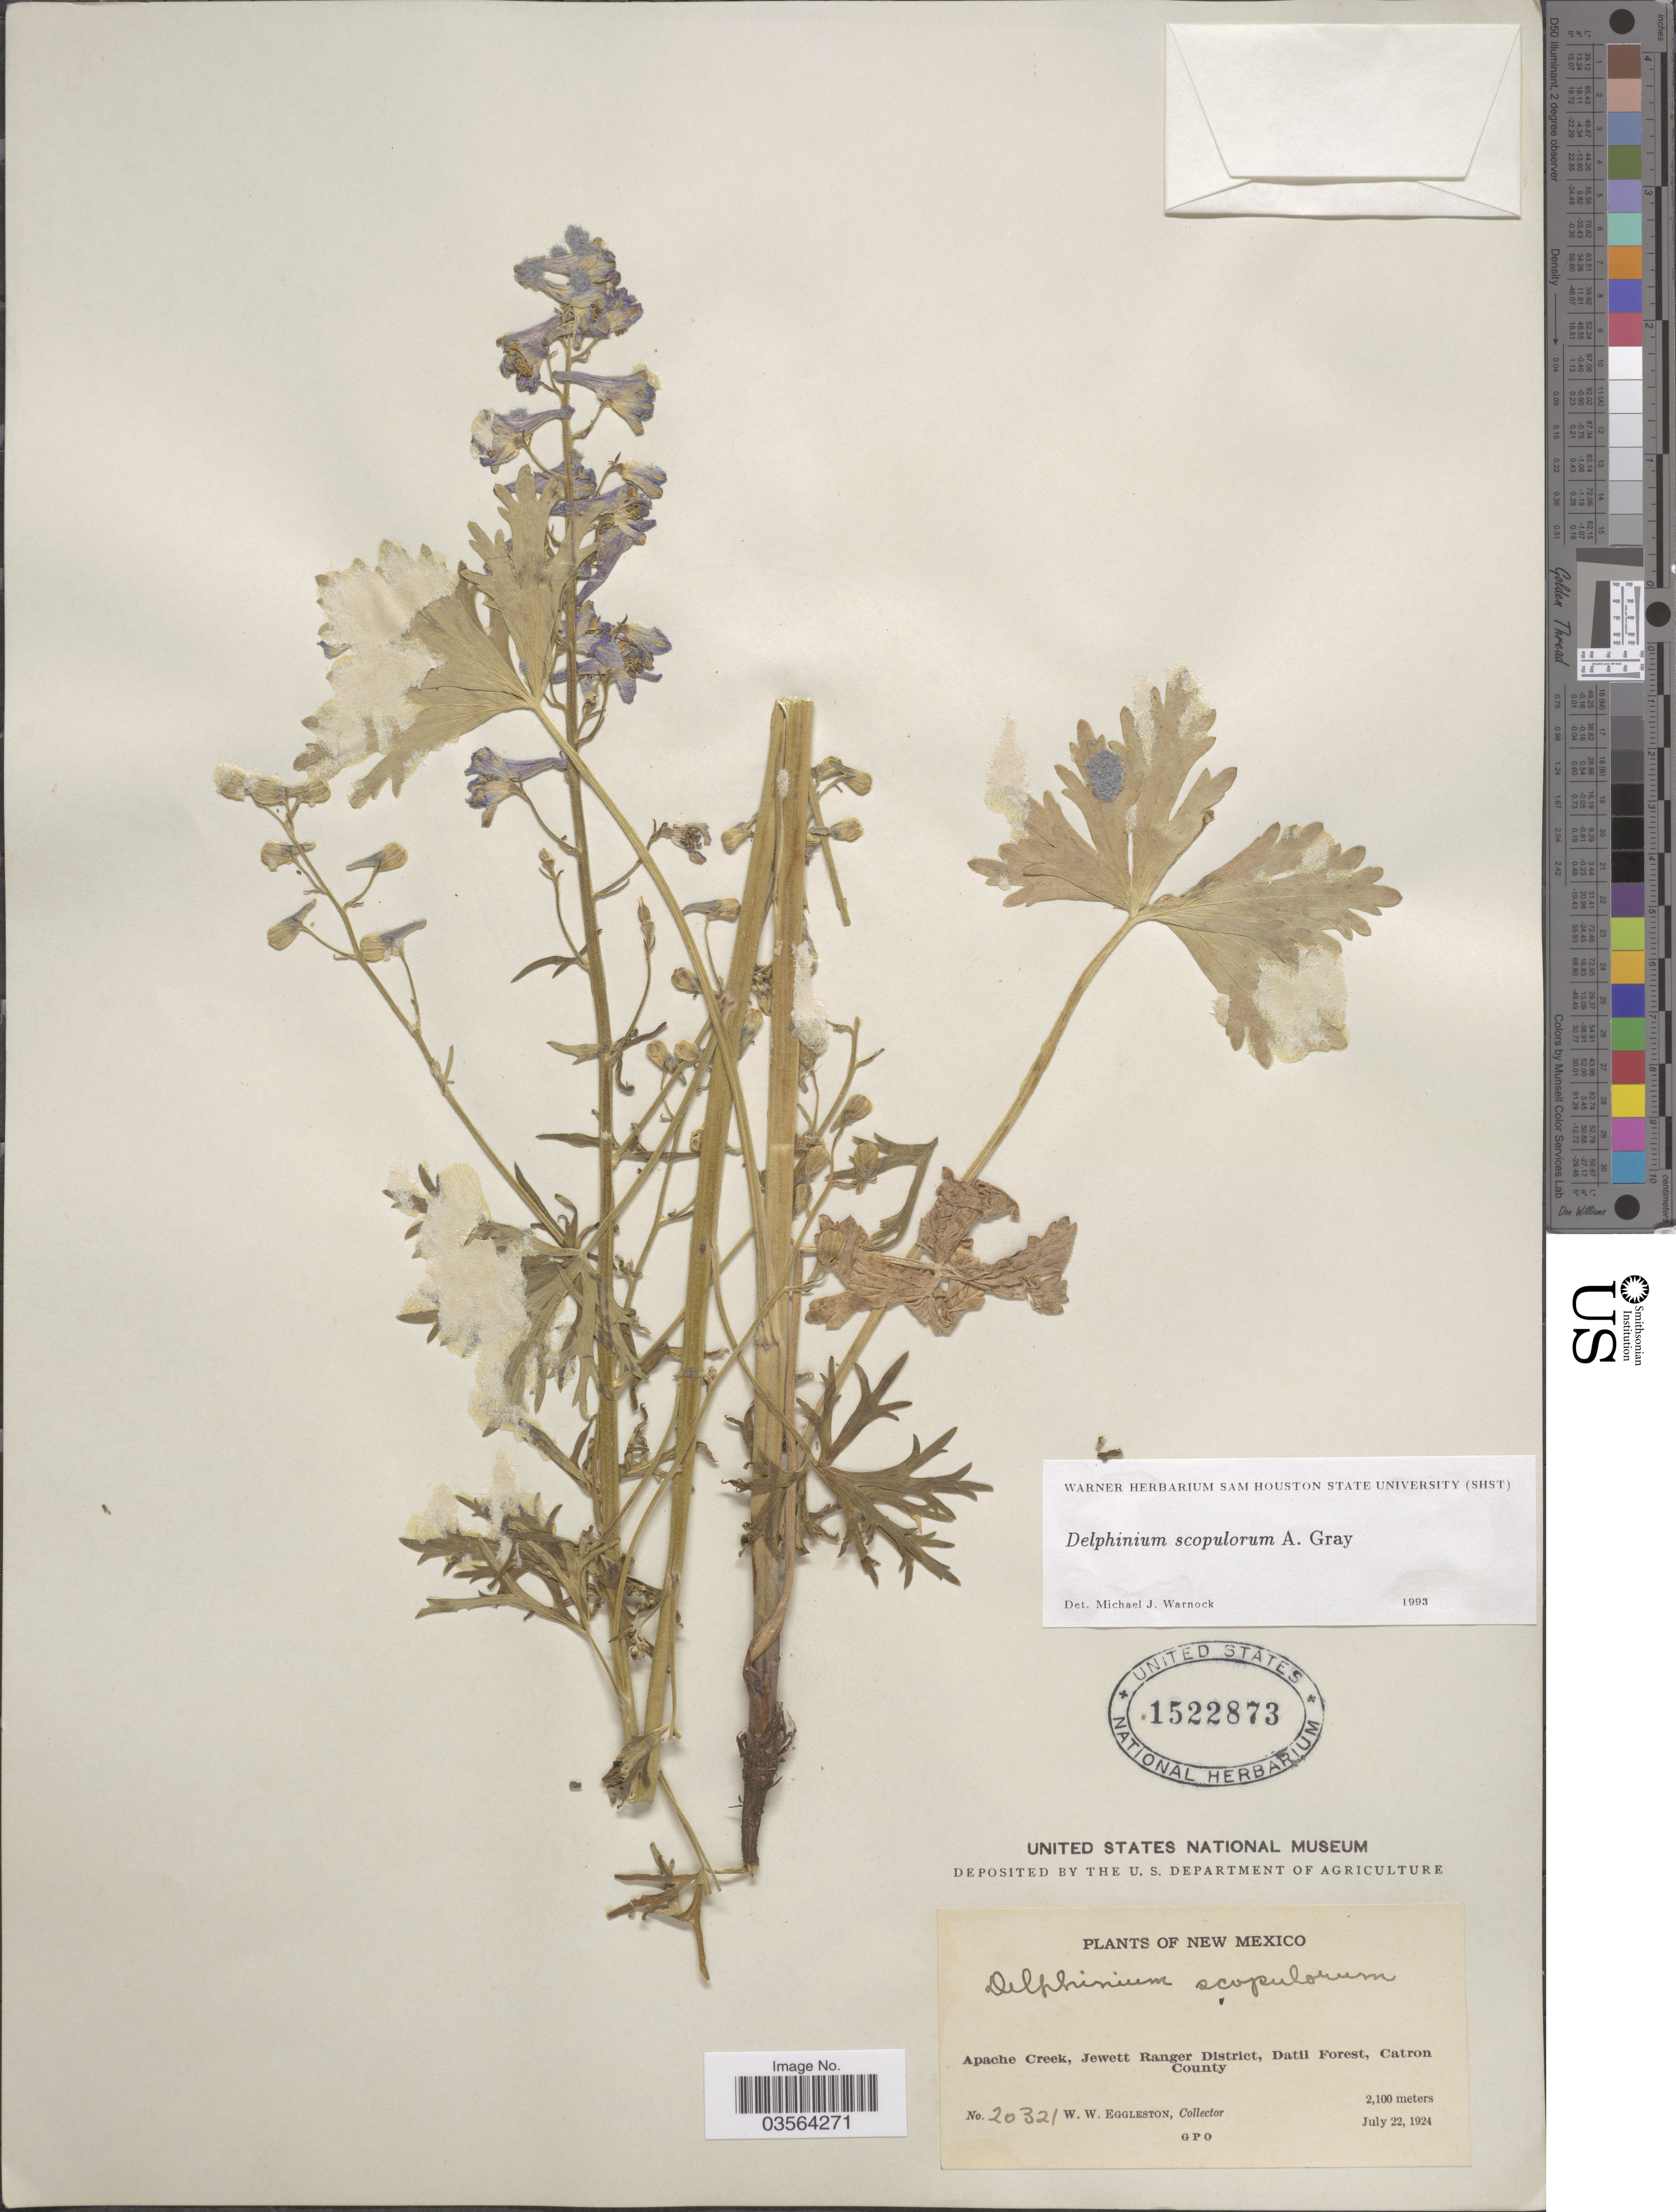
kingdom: Plantae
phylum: Tracheophyta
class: Magnoliopsida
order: Ranunculales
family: Ranunculaceae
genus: Delphinium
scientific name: Delphinium scopulorum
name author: A. Gray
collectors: W. W. Eggleston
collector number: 20321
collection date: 1924-07-22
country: United States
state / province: New Mexico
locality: Apache Creek, Jewett Ranger District, Datil Forest, Catron County.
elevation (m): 2100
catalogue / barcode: US 1522873